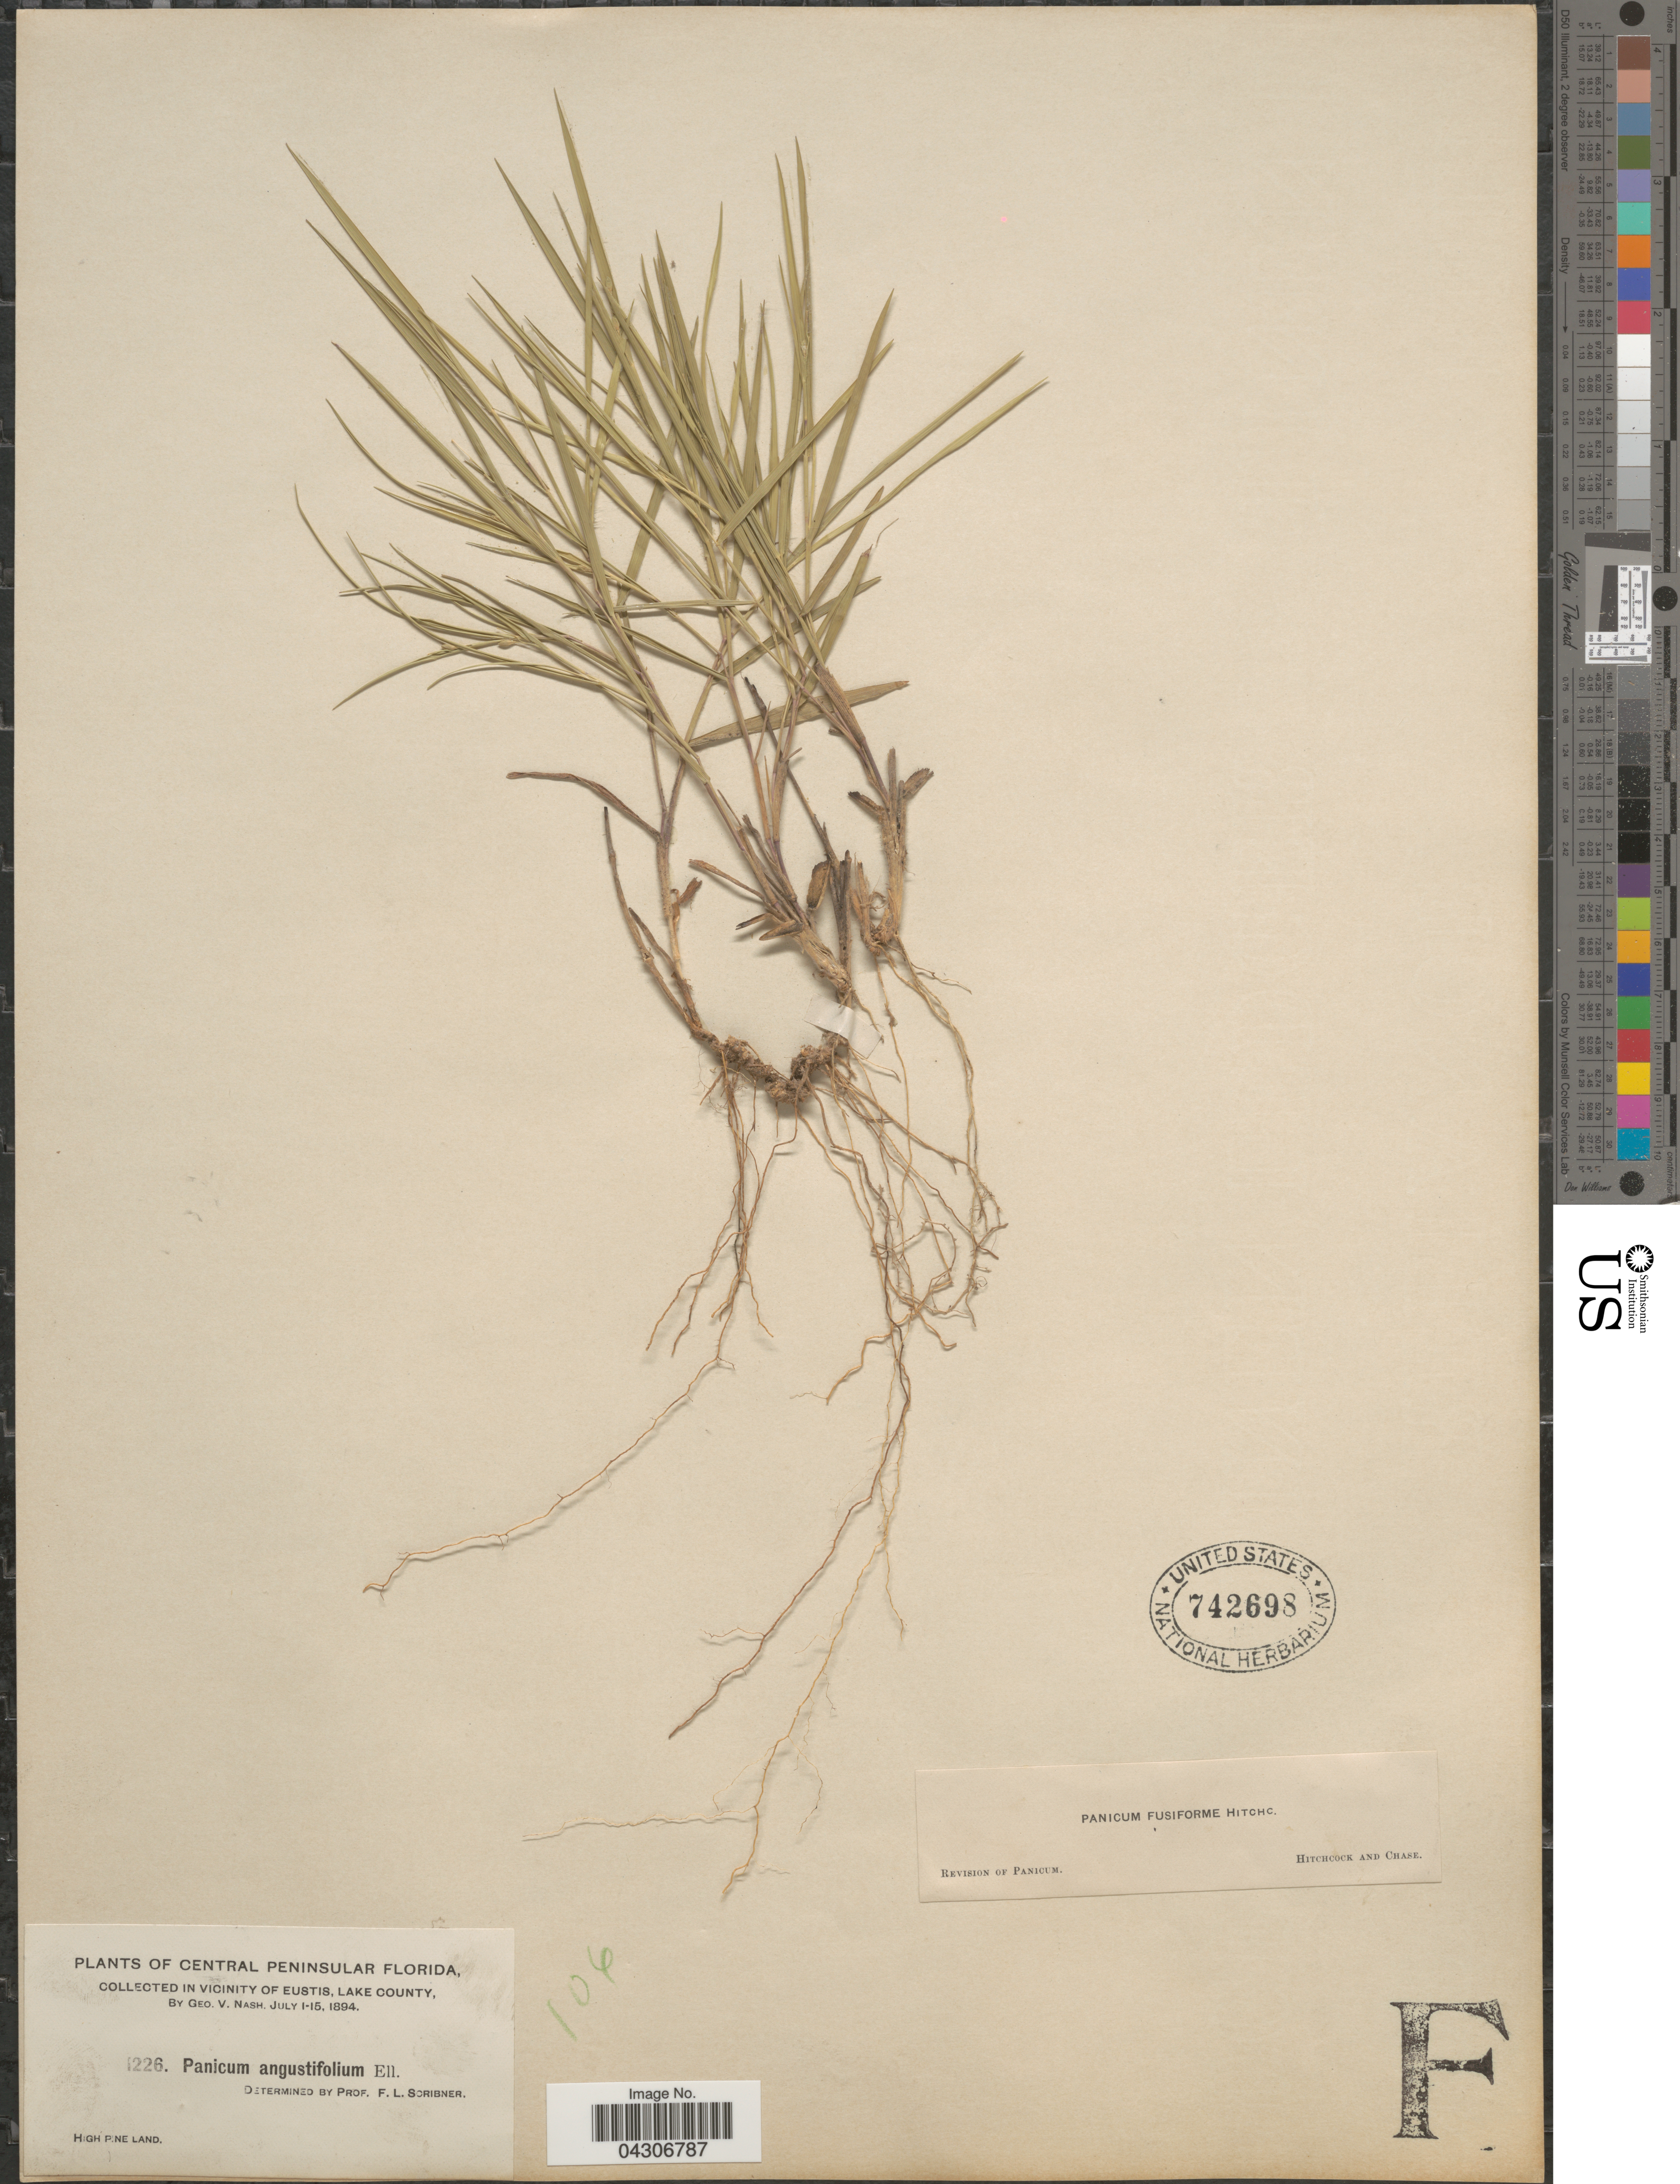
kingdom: Plantae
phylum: Tracheophyta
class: Liliopsida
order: Poales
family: Poaceae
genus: Dichanthelium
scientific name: Dichanthelium aciculare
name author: (Desv. ex Poir.) Gould & C.A. Clark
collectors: G. V. Nash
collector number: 1226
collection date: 1894-07-01/1894-07-15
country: United States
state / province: Florida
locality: Central Peninsular Florida. In Vicinity Of Eustis, Lake County.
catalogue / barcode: US 742698